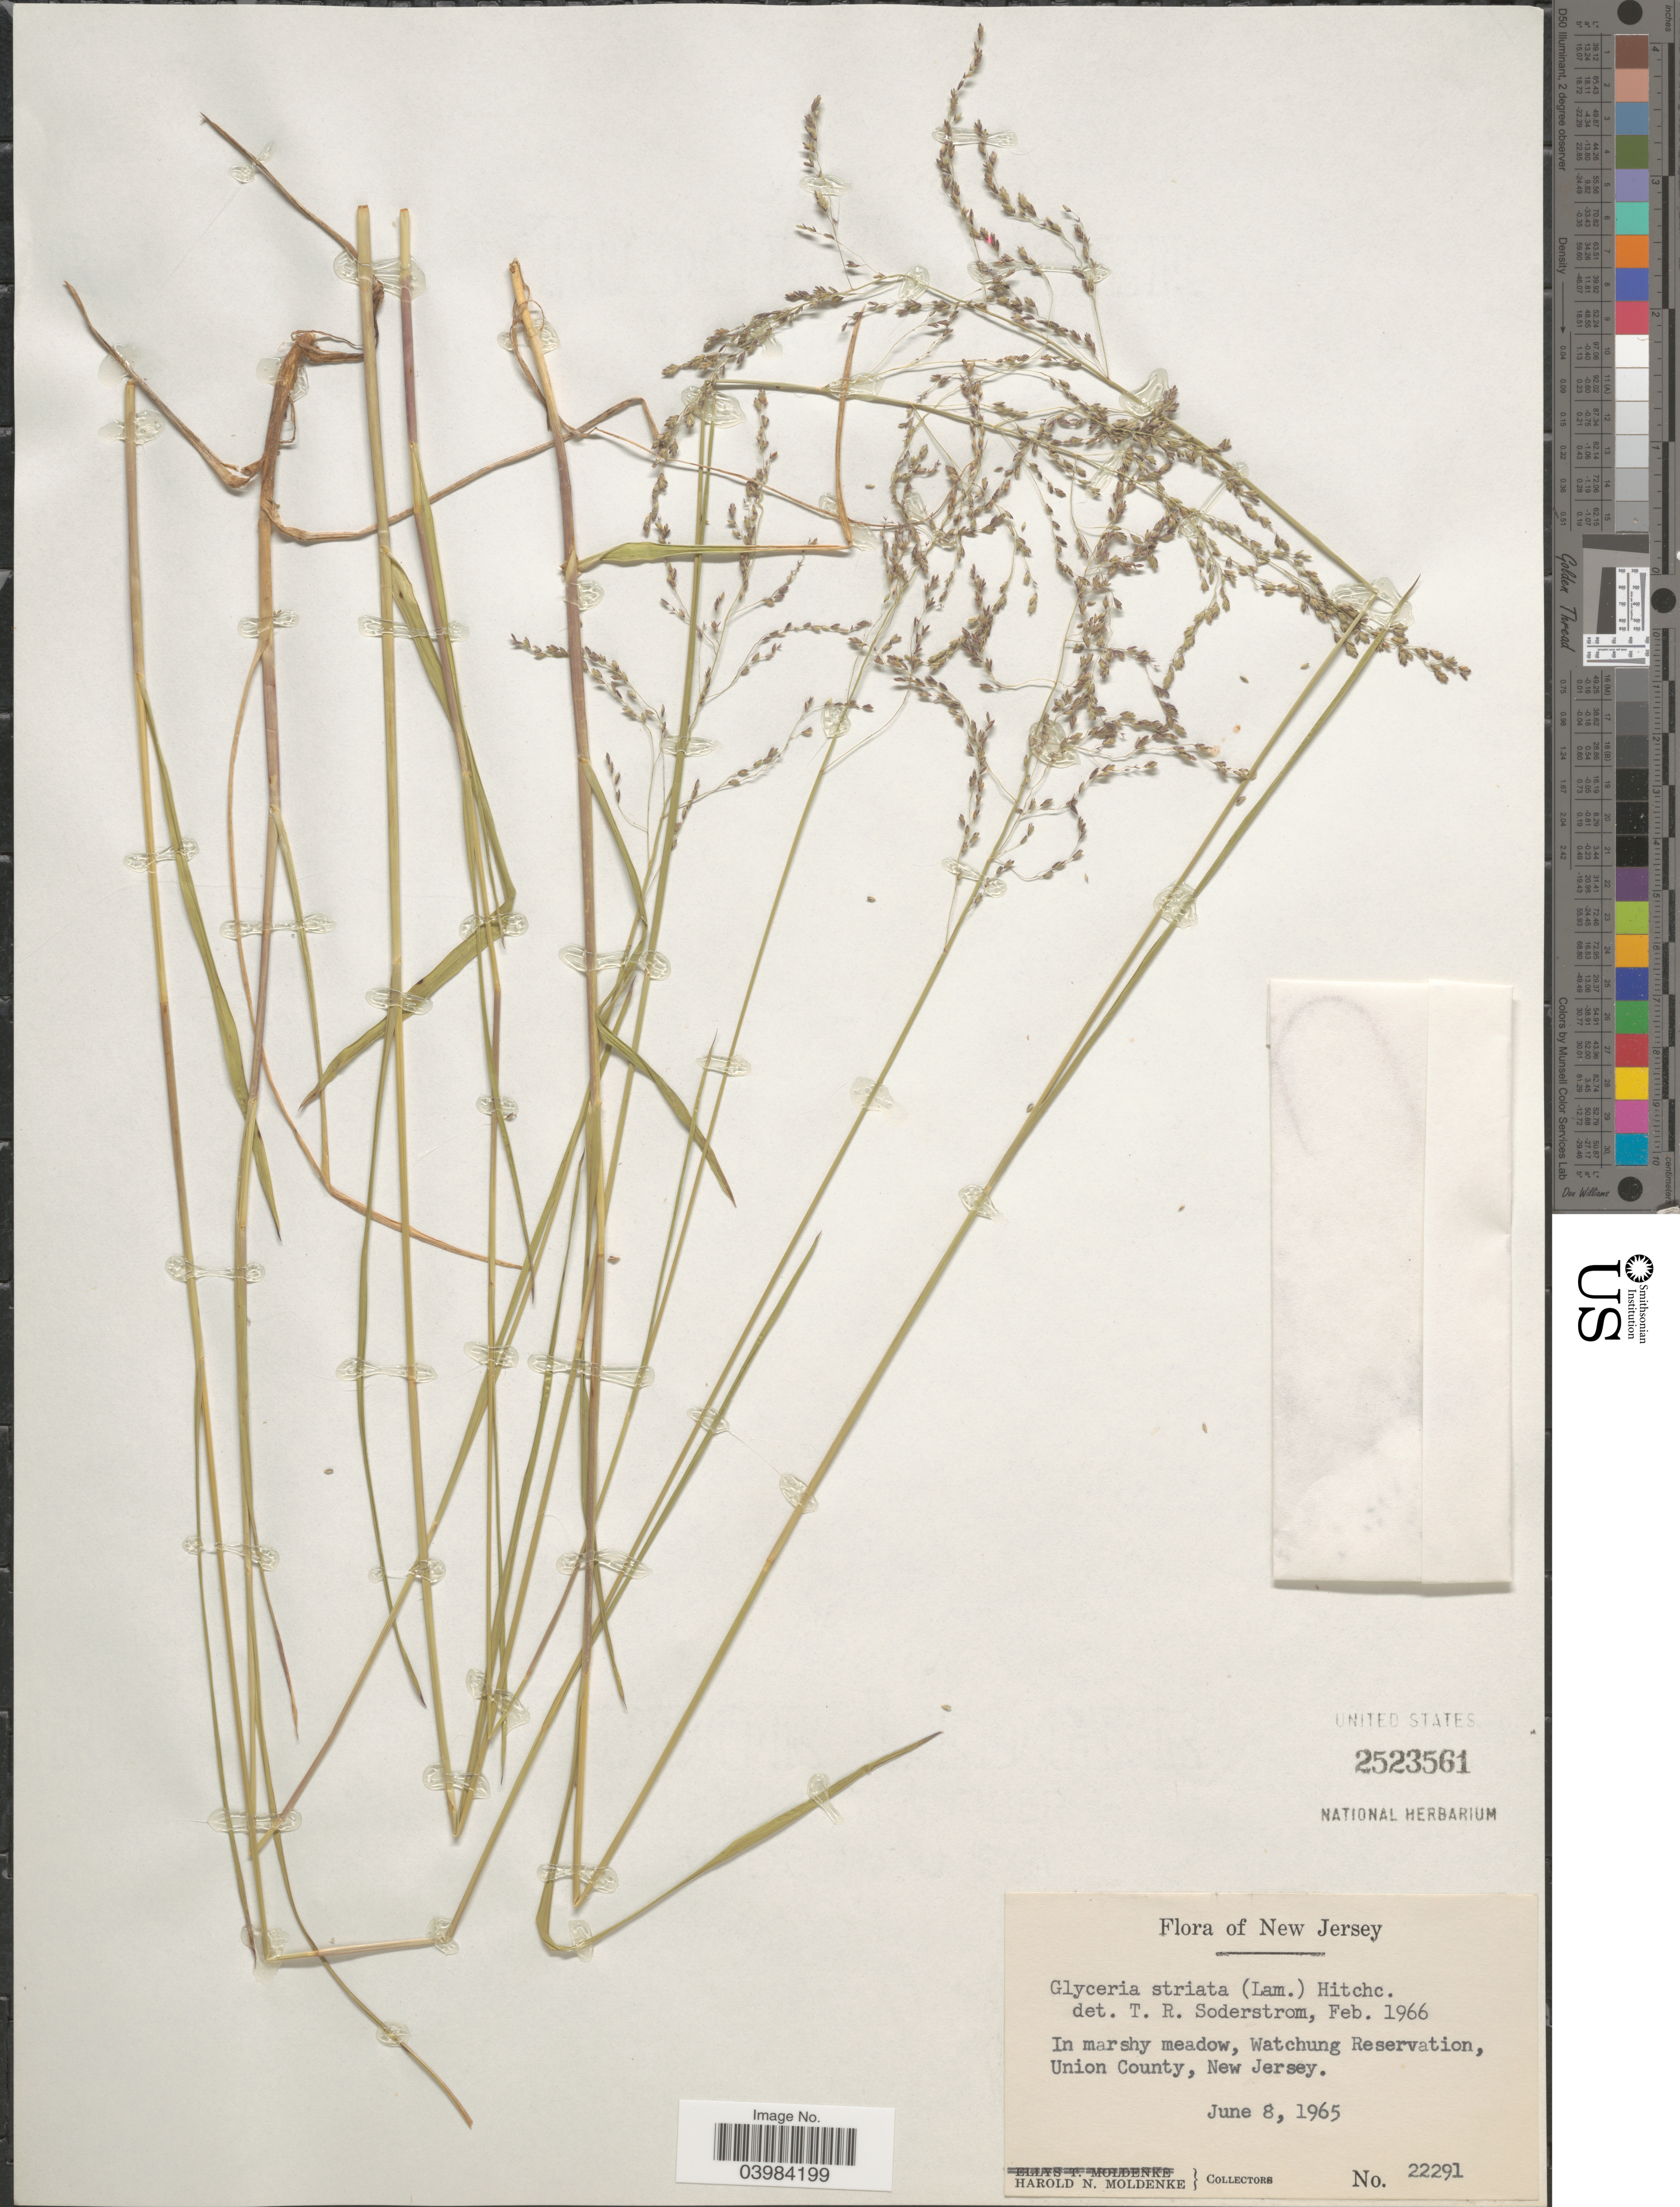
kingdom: Plantae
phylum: Tracheophyta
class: Liliopsida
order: Poales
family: Poaceae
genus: Glyceria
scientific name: Glyceria striata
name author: (Lam.) Hitchc.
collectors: H. N. Moldenke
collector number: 22291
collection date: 1965-06-08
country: United States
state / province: New Jersey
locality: In marshy meadow, Watchung Reservation, Union County.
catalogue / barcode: US 2523561